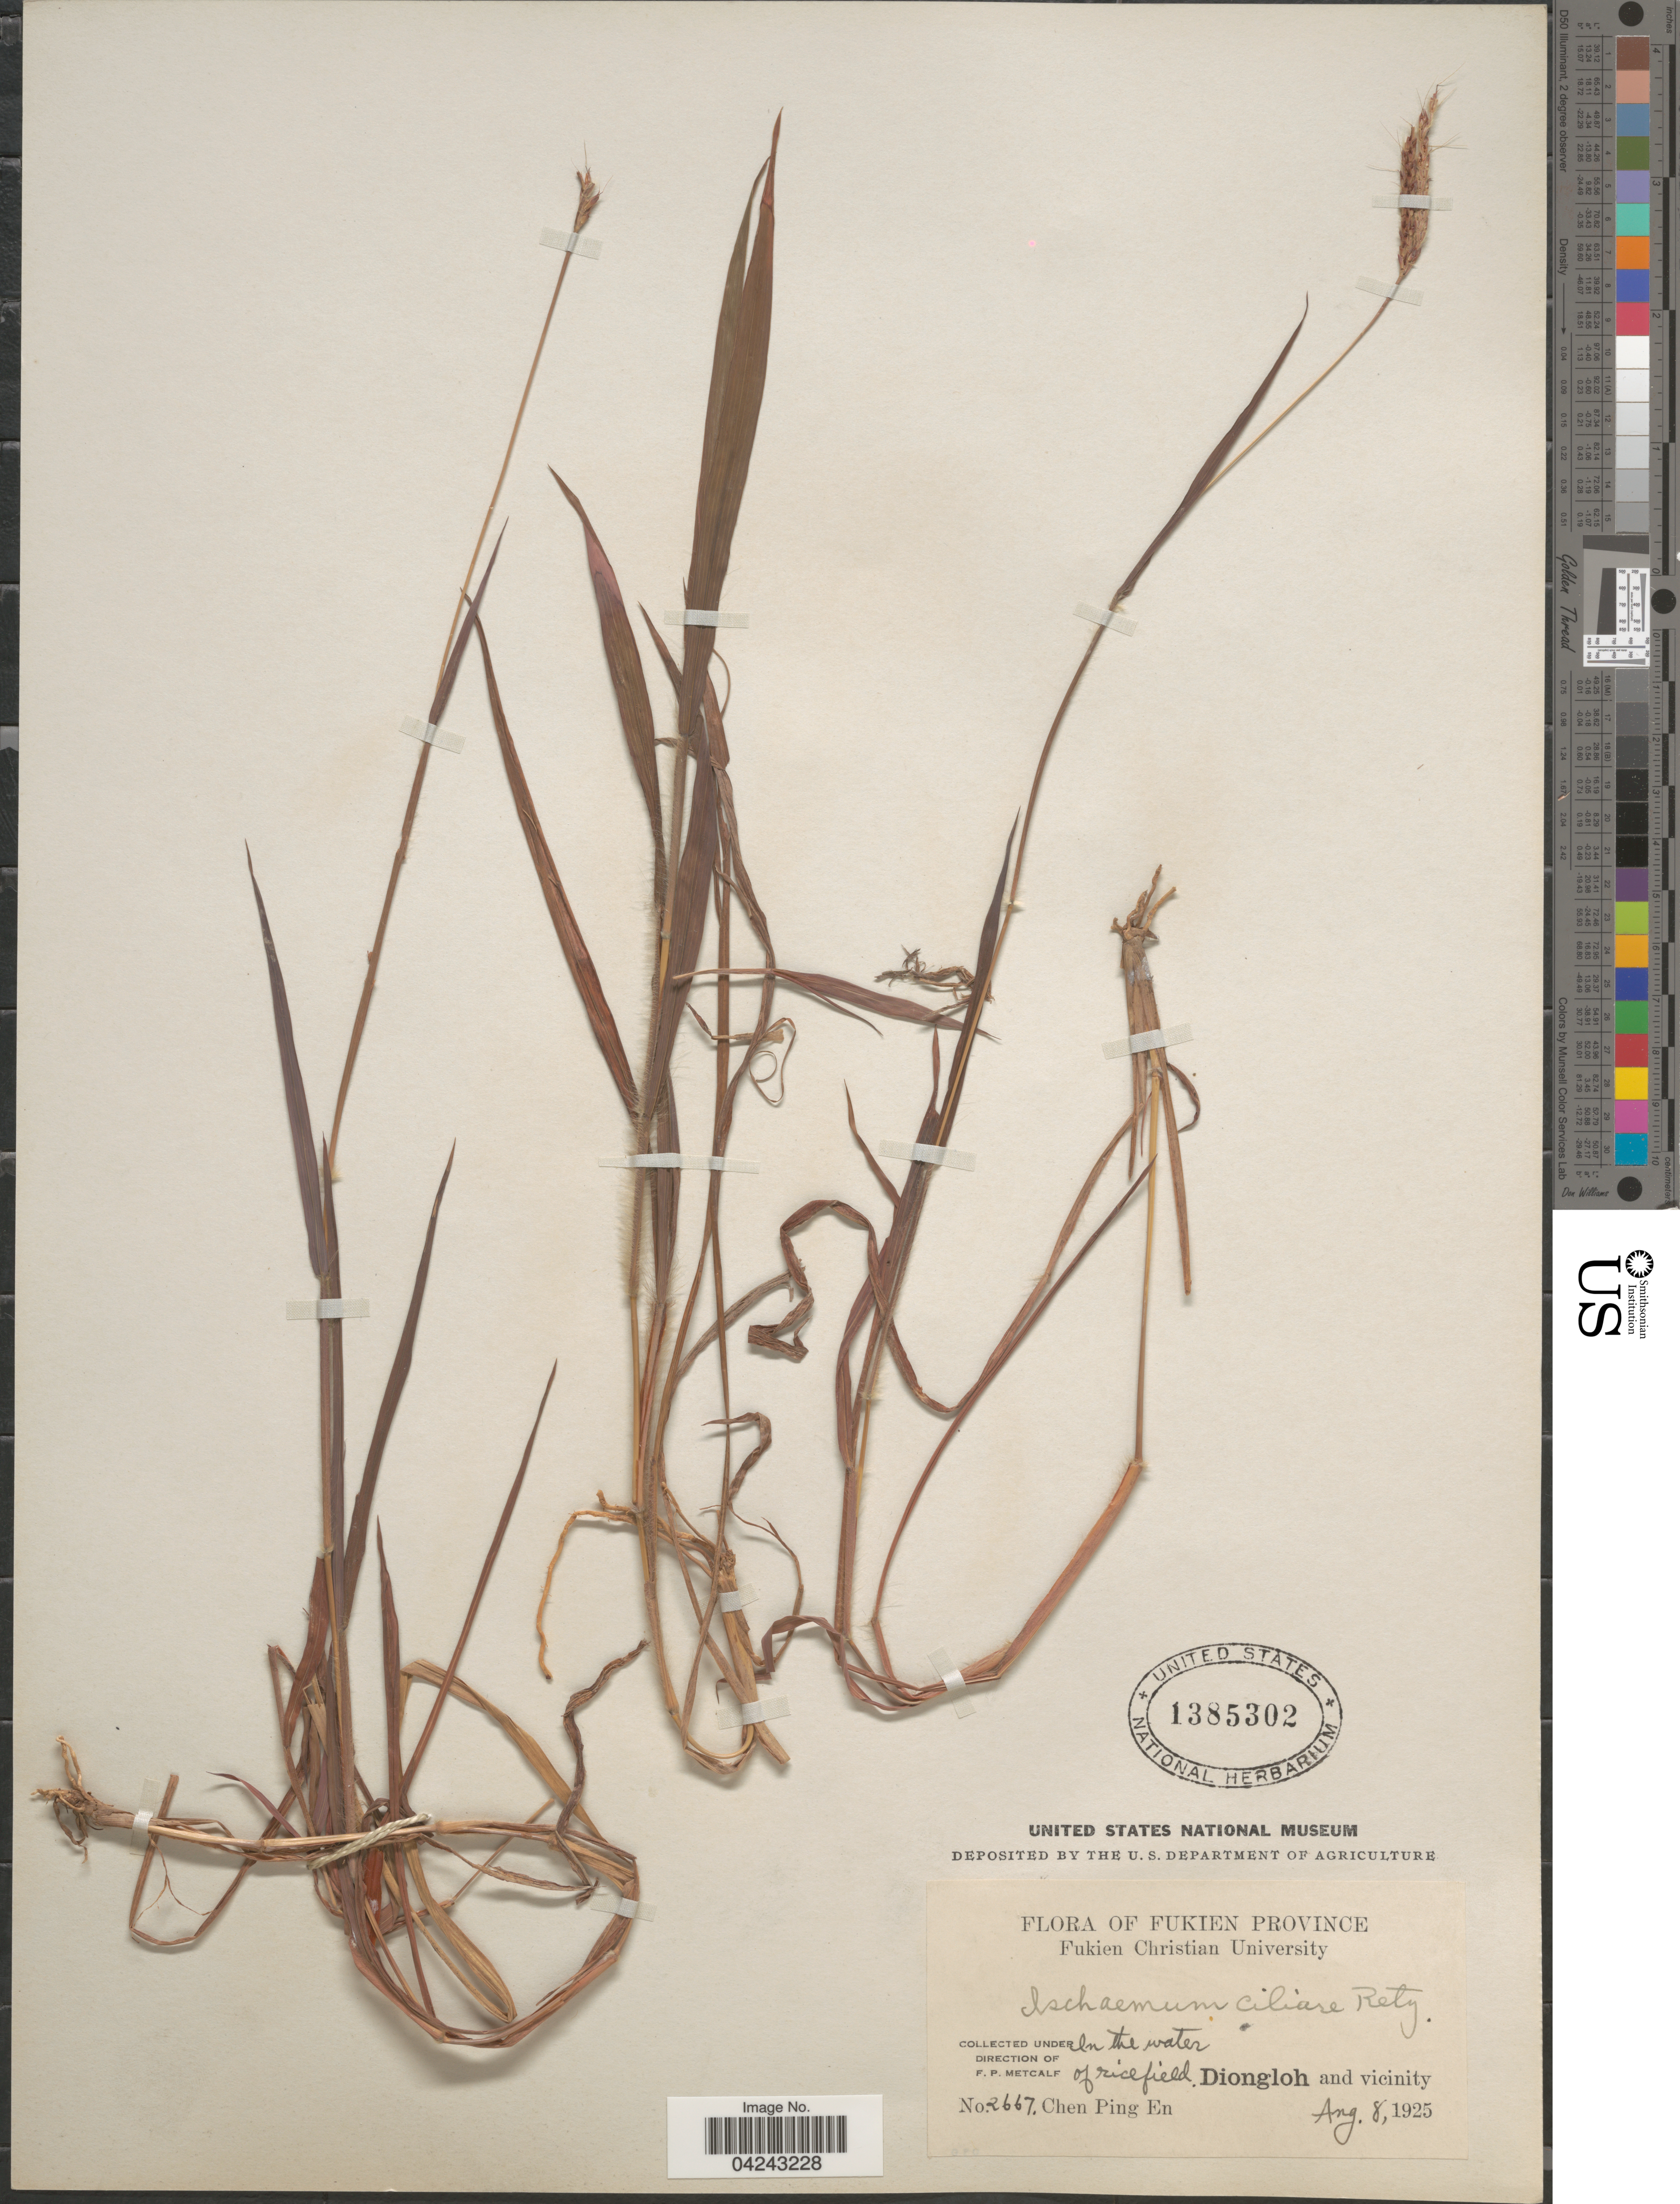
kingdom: Plantae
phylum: Tracheophyta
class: Liliopsida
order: Poales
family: Poaceae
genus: Ischaemum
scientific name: Ischaemum ciliare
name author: Retz.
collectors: C. Ping En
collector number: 2667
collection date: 1925-08-08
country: China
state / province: Fujian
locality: Fukien Province. Diongloh and vicinity.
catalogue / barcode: US 1385302